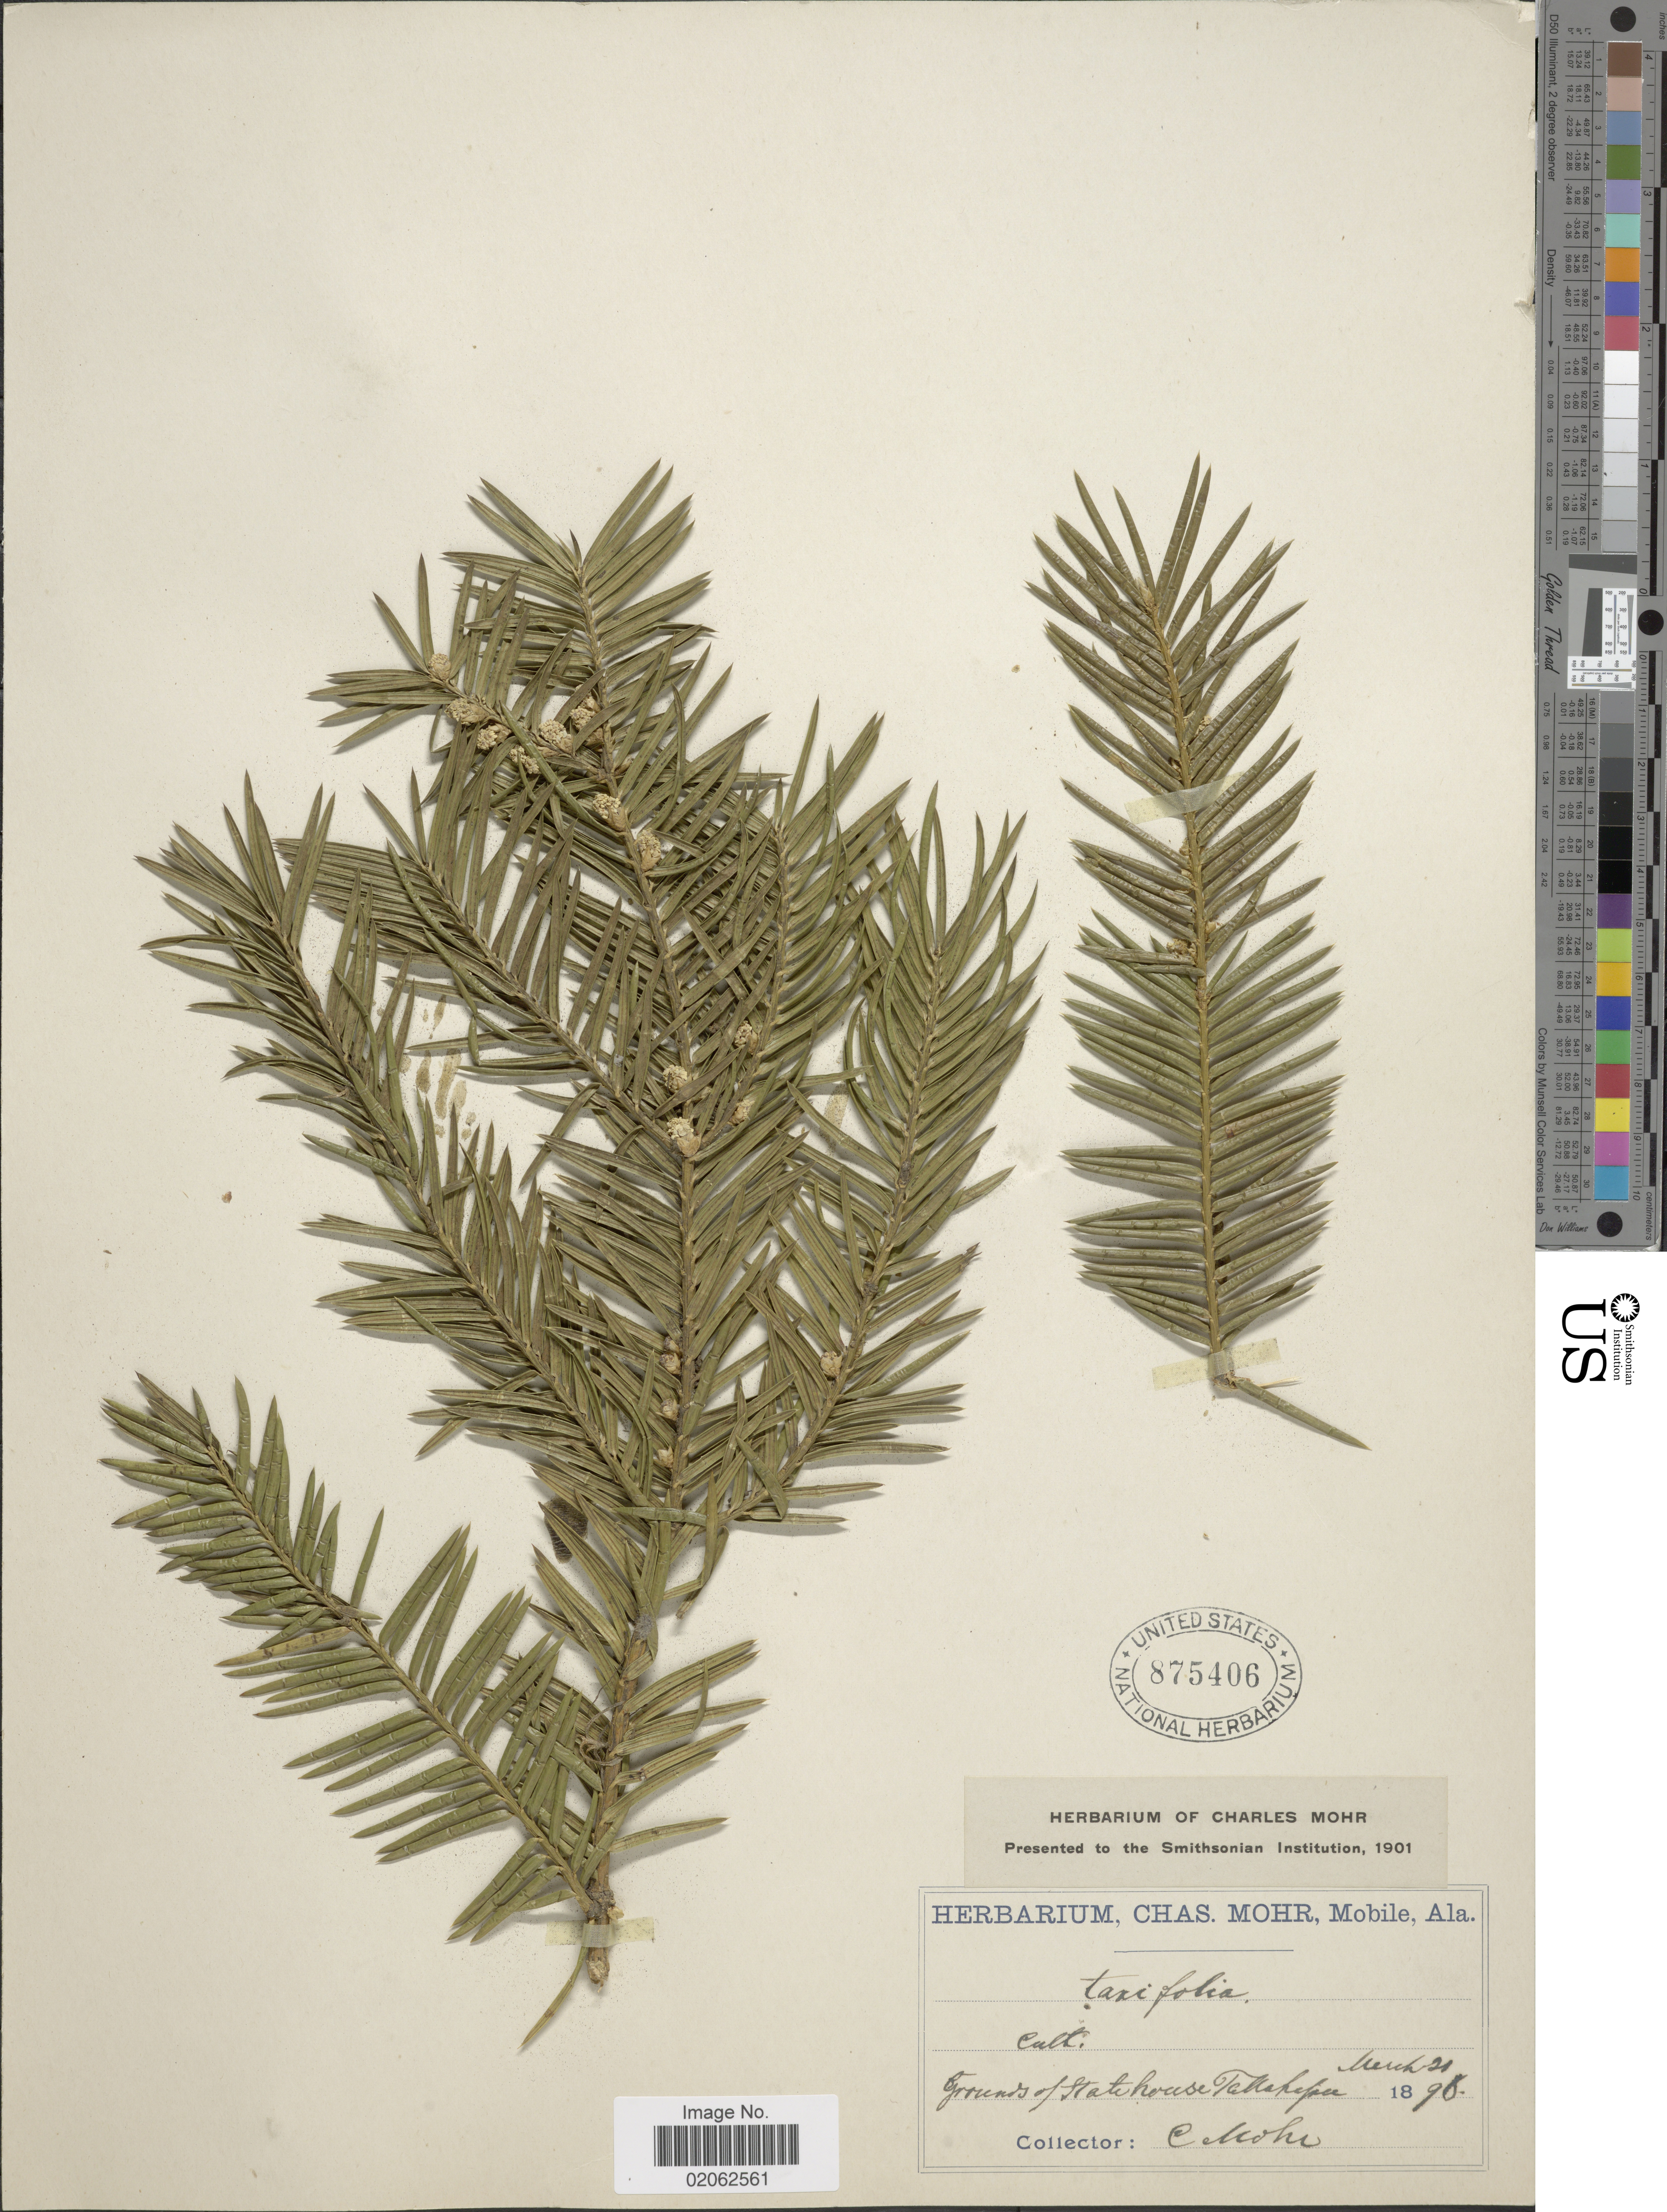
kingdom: Plantae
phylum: Tracheophyta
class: Pinopsida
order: Pinales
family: Taxaceae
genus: Torreya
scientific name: Torreya taxifolia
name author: Arn.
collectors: C. T. Mohr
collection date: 1896-03-21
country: United States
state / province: Florida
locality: Grounds of State house Tallahassee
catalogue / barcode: US 875406